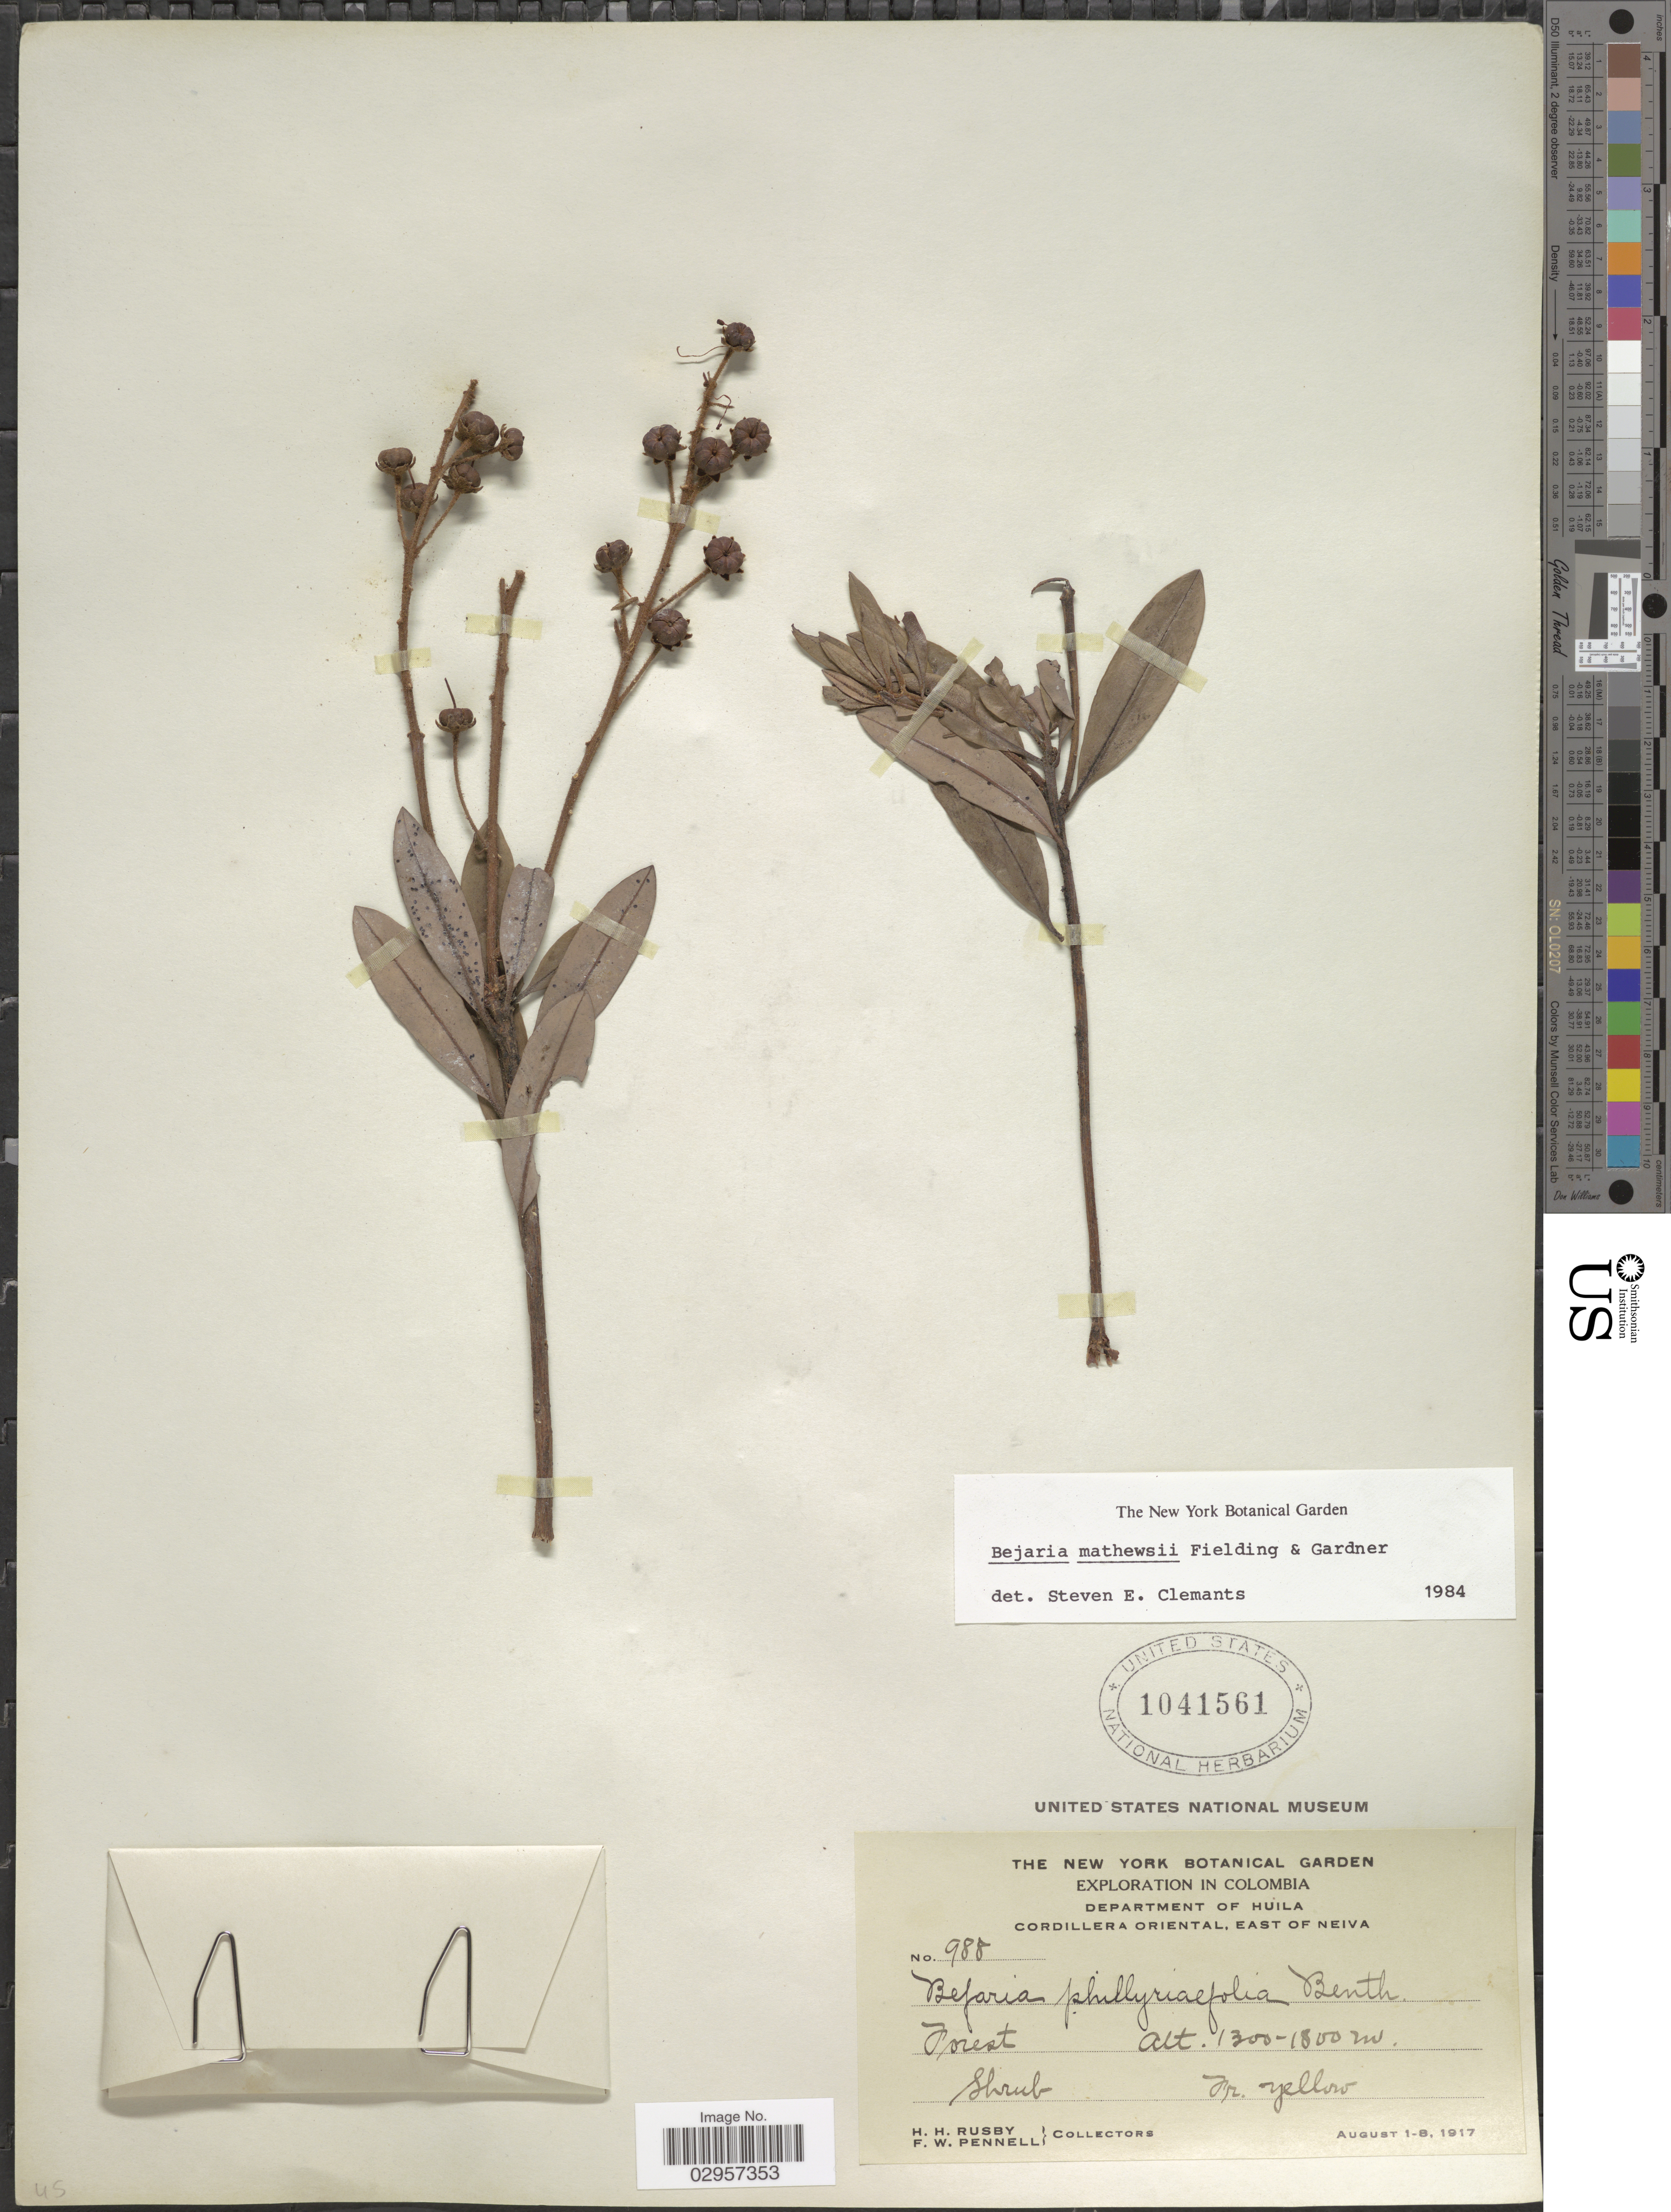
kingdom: Plantae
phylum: Tracheophyta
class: Magnoliopsida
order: Ericales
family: Ericaceae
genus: Bejaria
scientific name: Bejaria mathewsii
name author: Fielding & Gardner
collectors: H. H. Rusby & F. W. Pennell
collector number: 988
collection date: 1917-08-01/1917-08-08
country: Colombia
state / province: Huila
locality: Department of Huila, Cordillera Oriental, East of Neiva.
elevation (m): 1300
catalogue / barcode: US 1041561